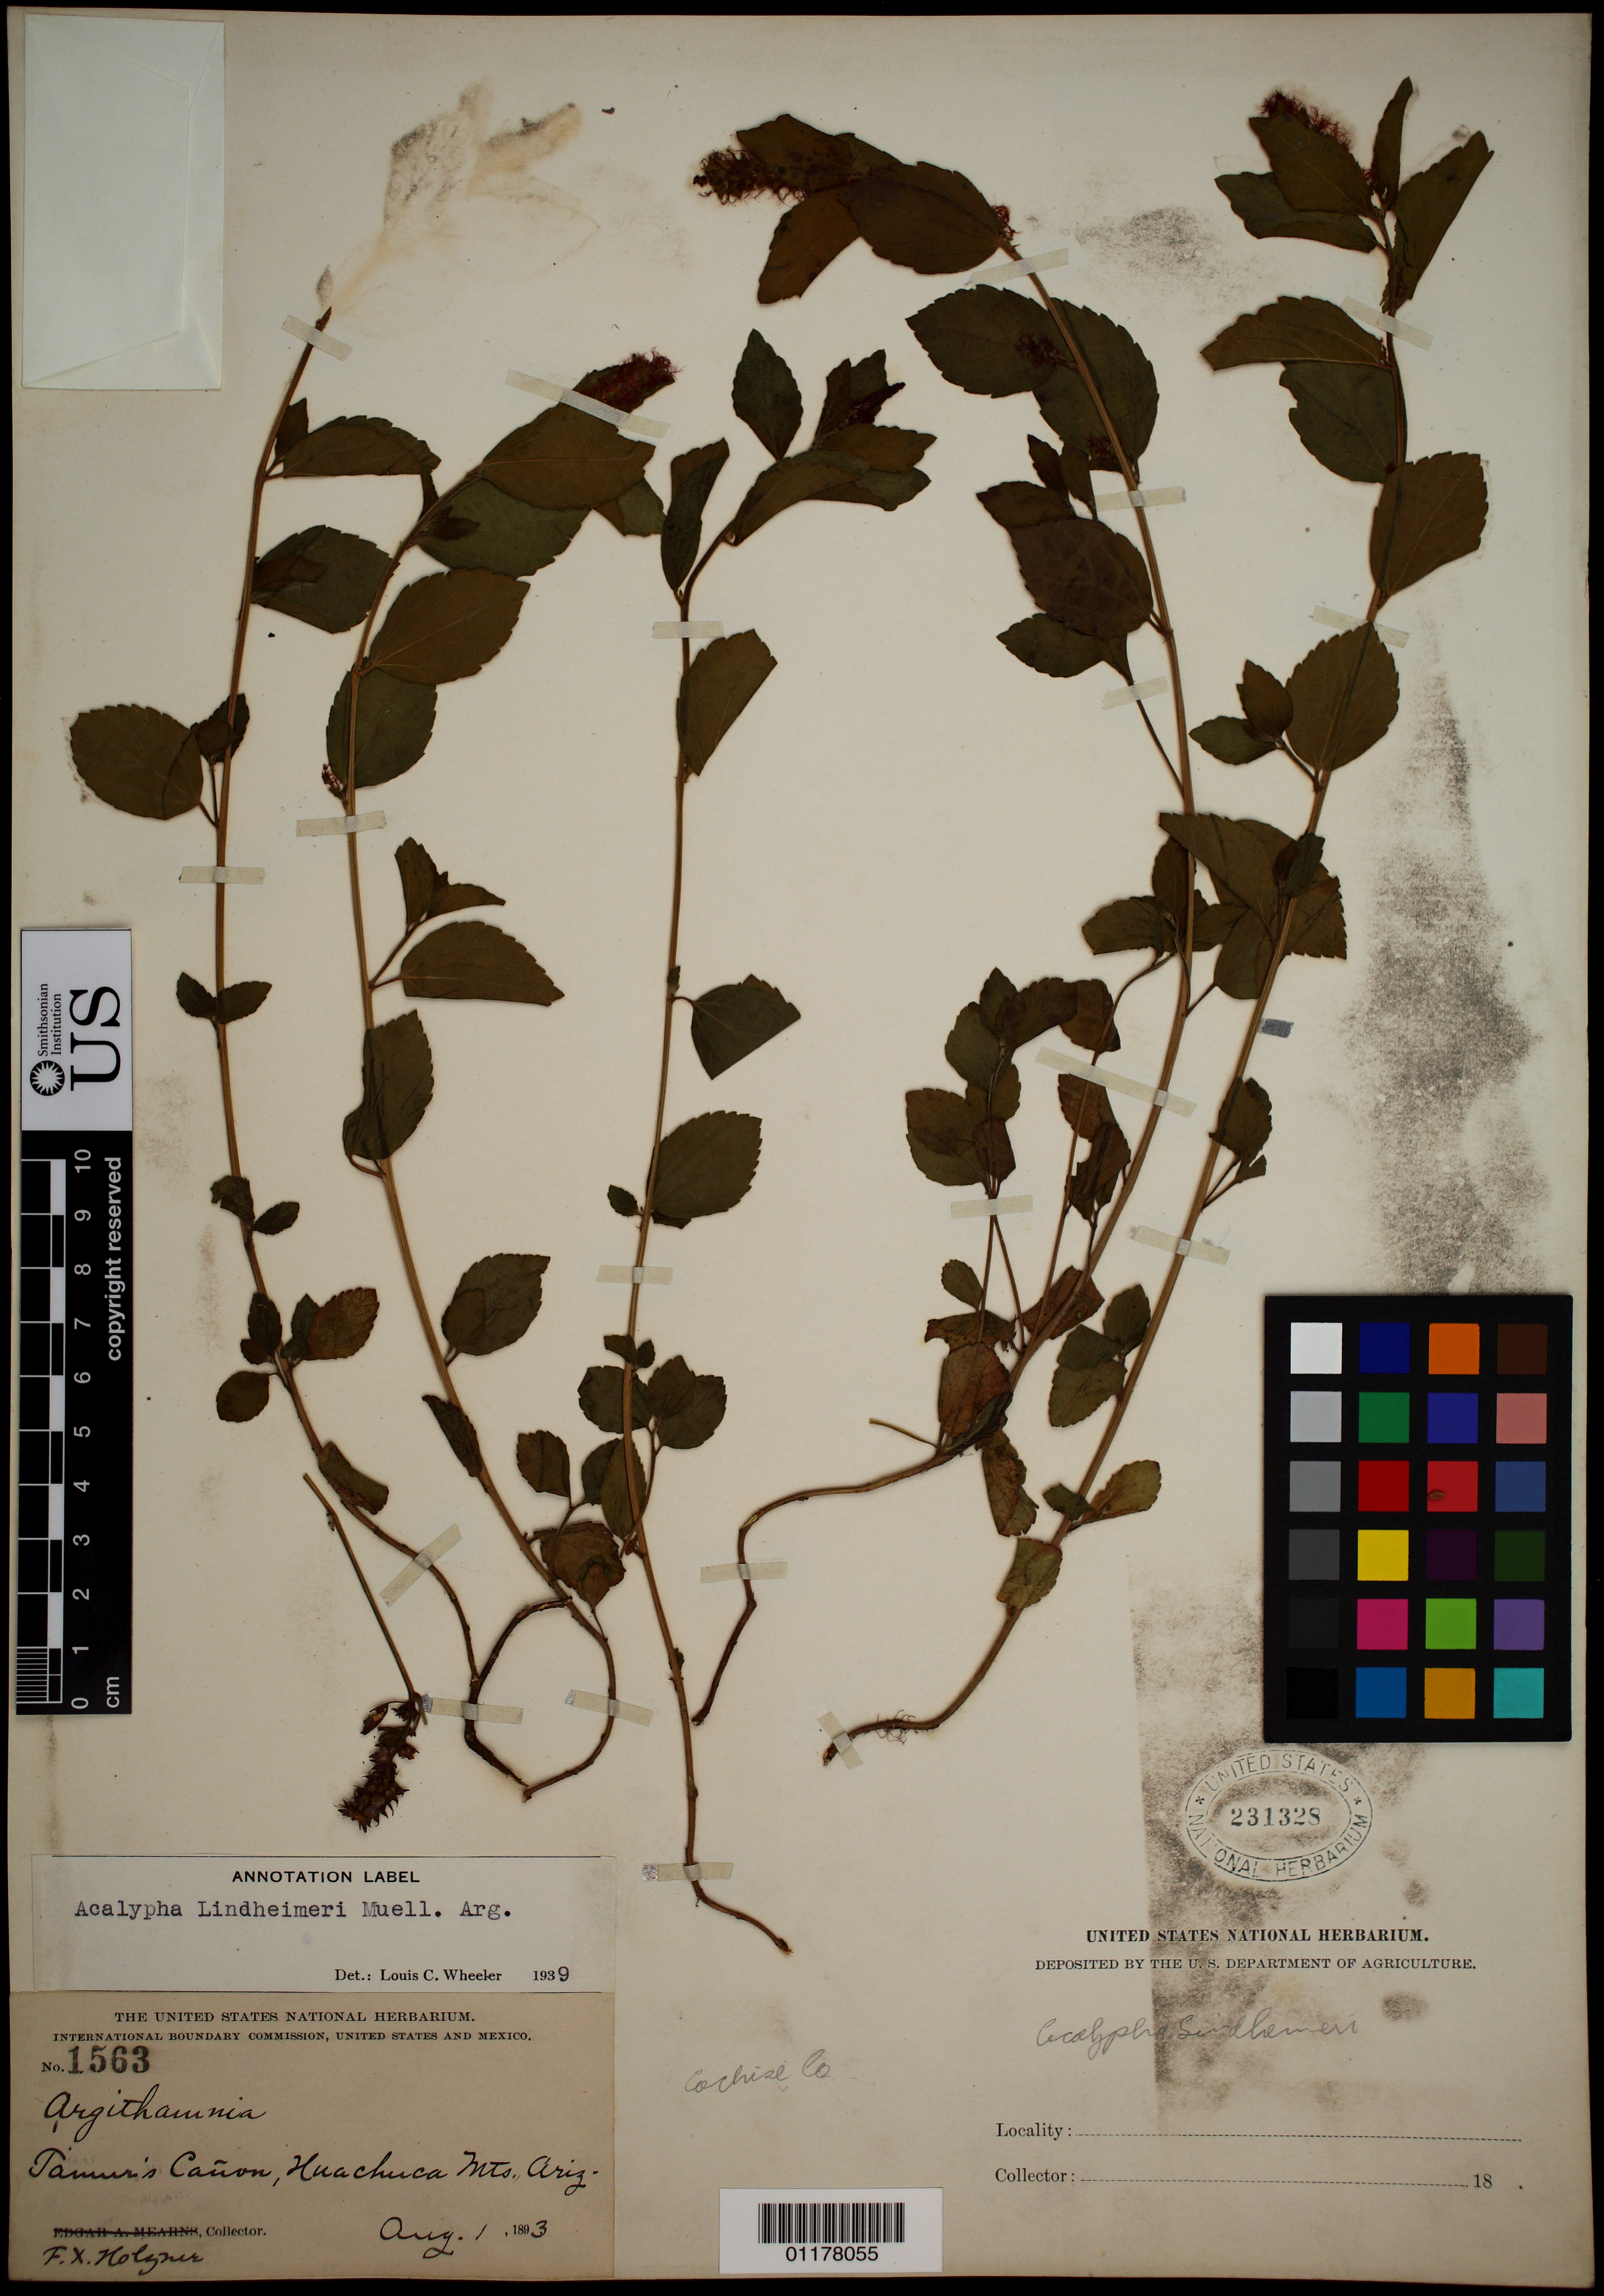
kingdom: Plantae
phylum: Tracheophyta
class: Magnoliopsida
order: Malpighiales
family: Euphorbiaceae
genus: Acalypha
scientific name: Acalypha lindheimeri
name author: Müll. Arg.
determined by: Wheeler, L. C.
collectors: F. X. Holzner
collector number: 843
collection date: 1893-08-01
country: United States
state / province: Arizona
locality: Tanner's Canyon, Huachuca Mts.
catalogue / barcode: US 231328